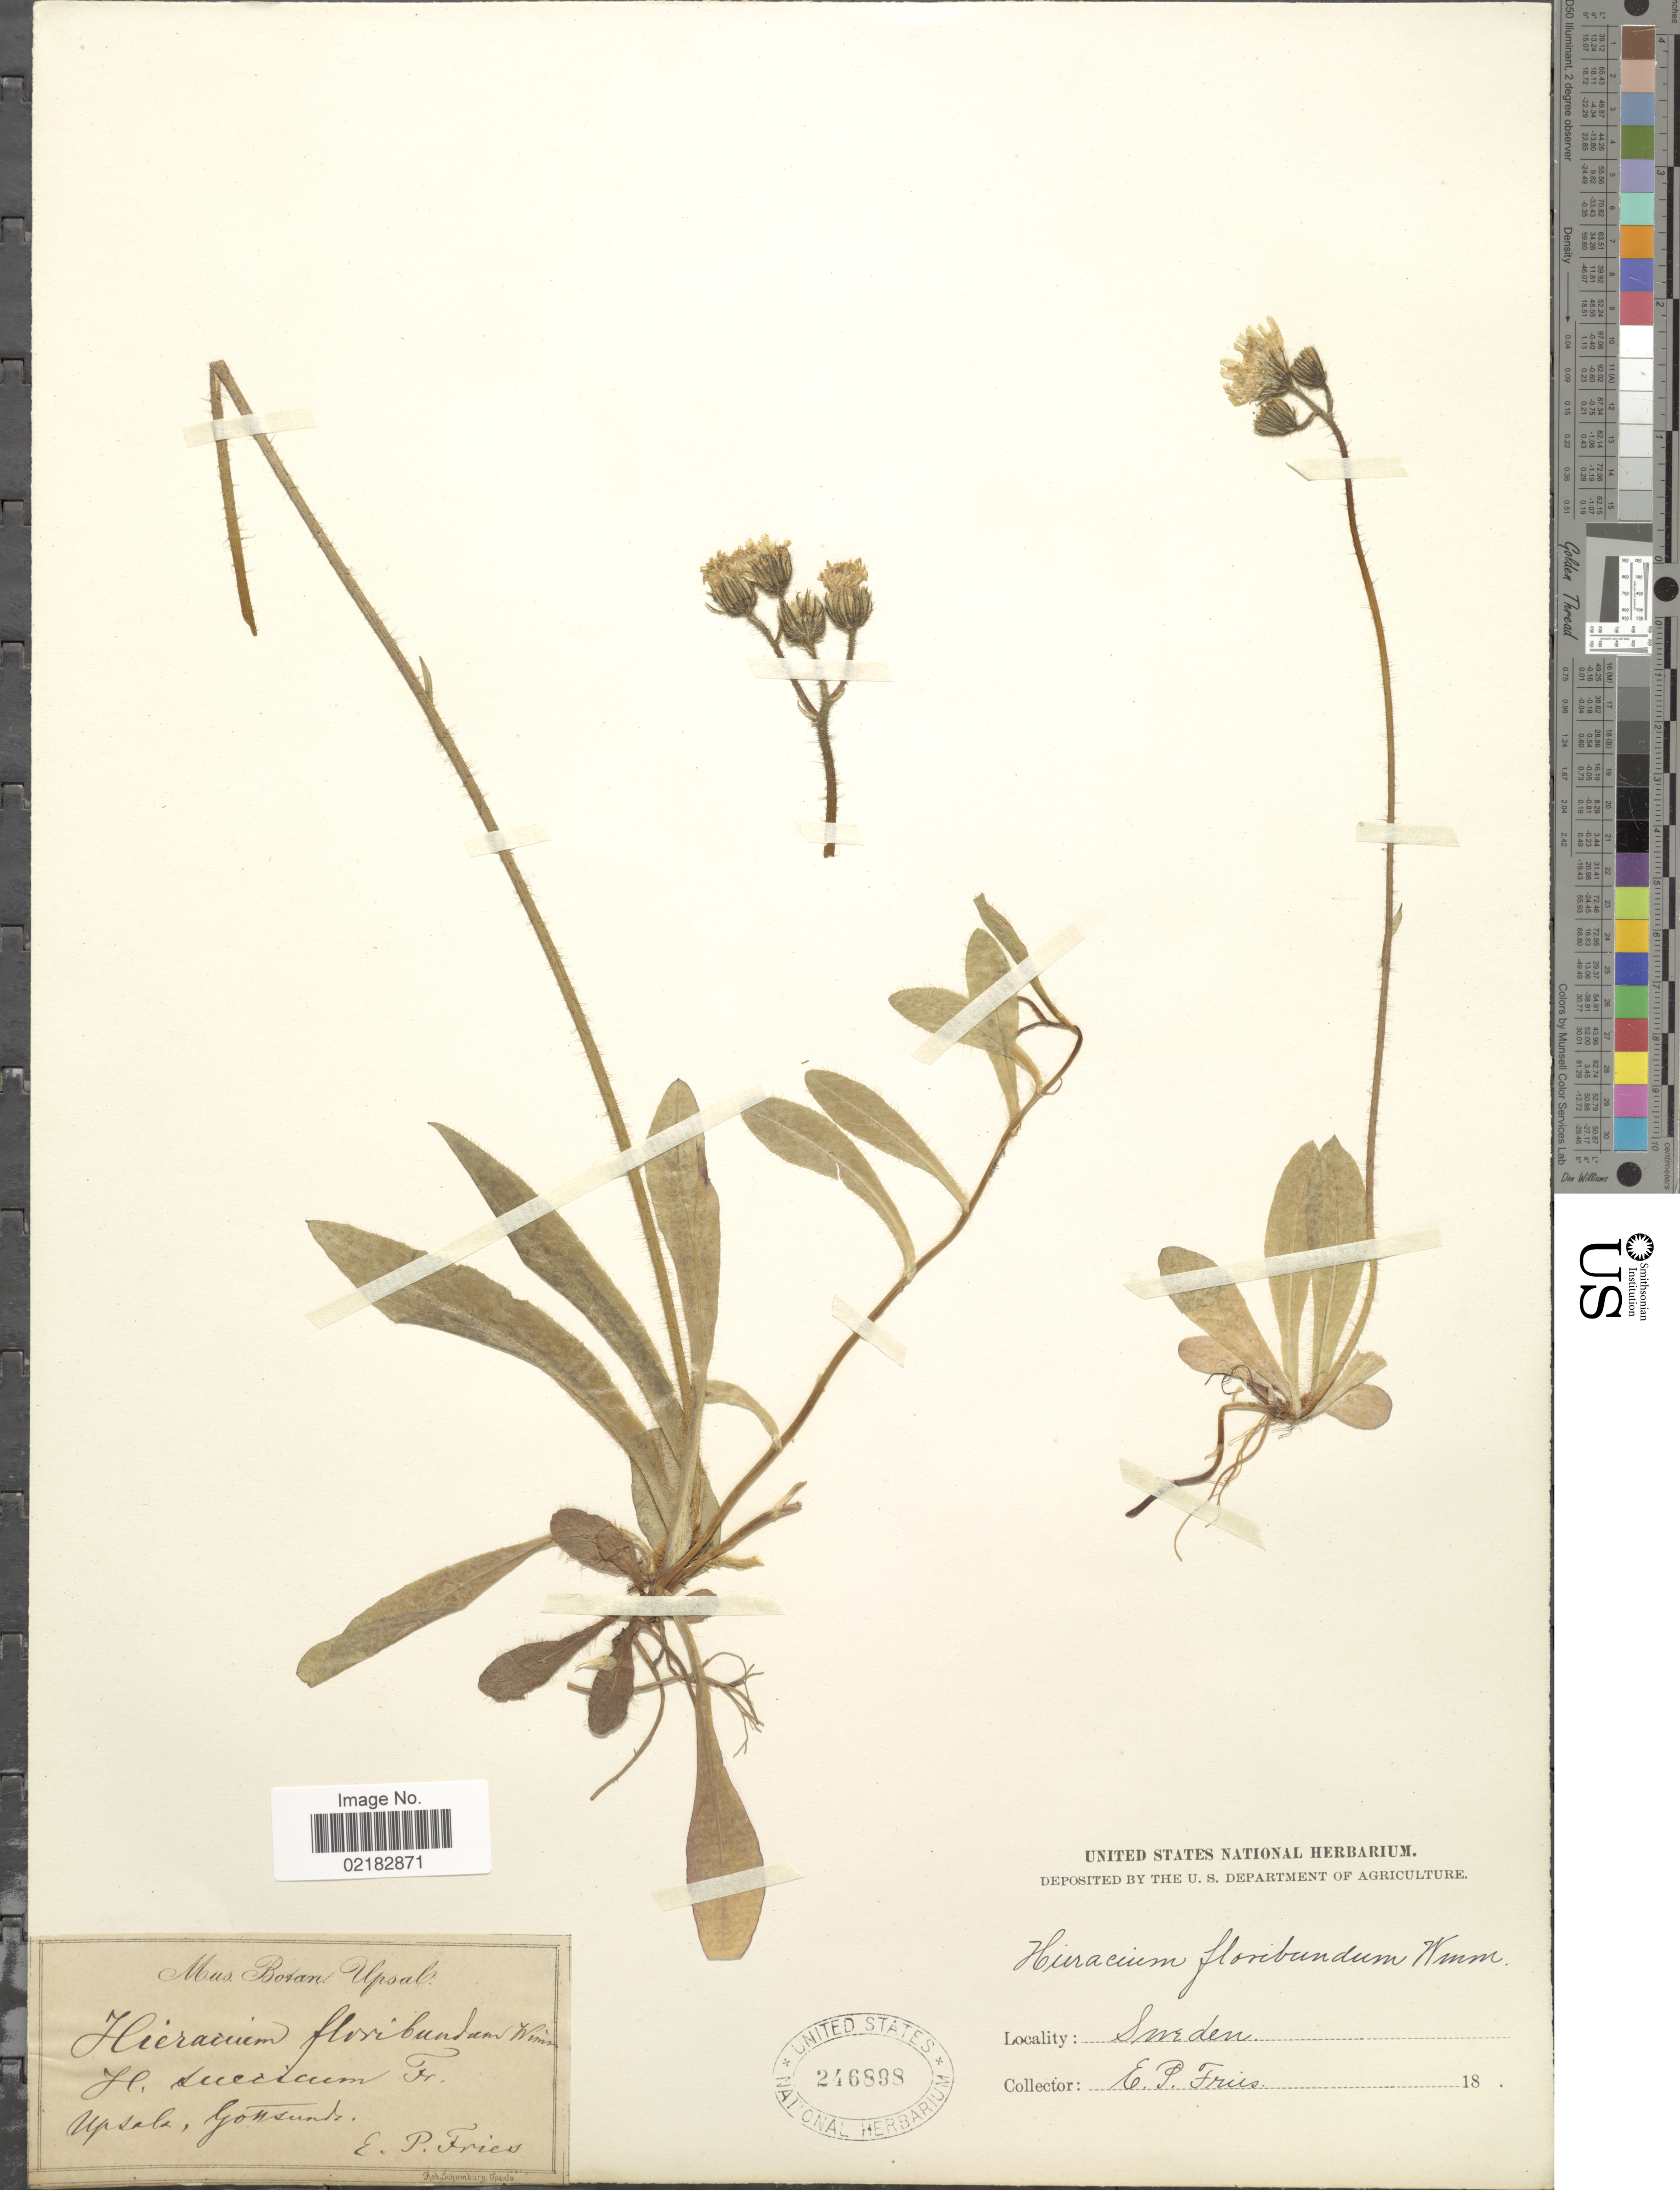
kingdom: Plantae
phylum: Tracheophyta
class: Magnoliopsida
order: Asterales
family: Asteraceae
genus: Pilosella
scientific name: Pilosella floribunda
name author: (Wimm. & Grab.) Fr. a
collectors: E. Fries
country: Sweden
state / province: Uppsala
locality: Upsala, Gottsunda.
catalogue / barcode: US 246898